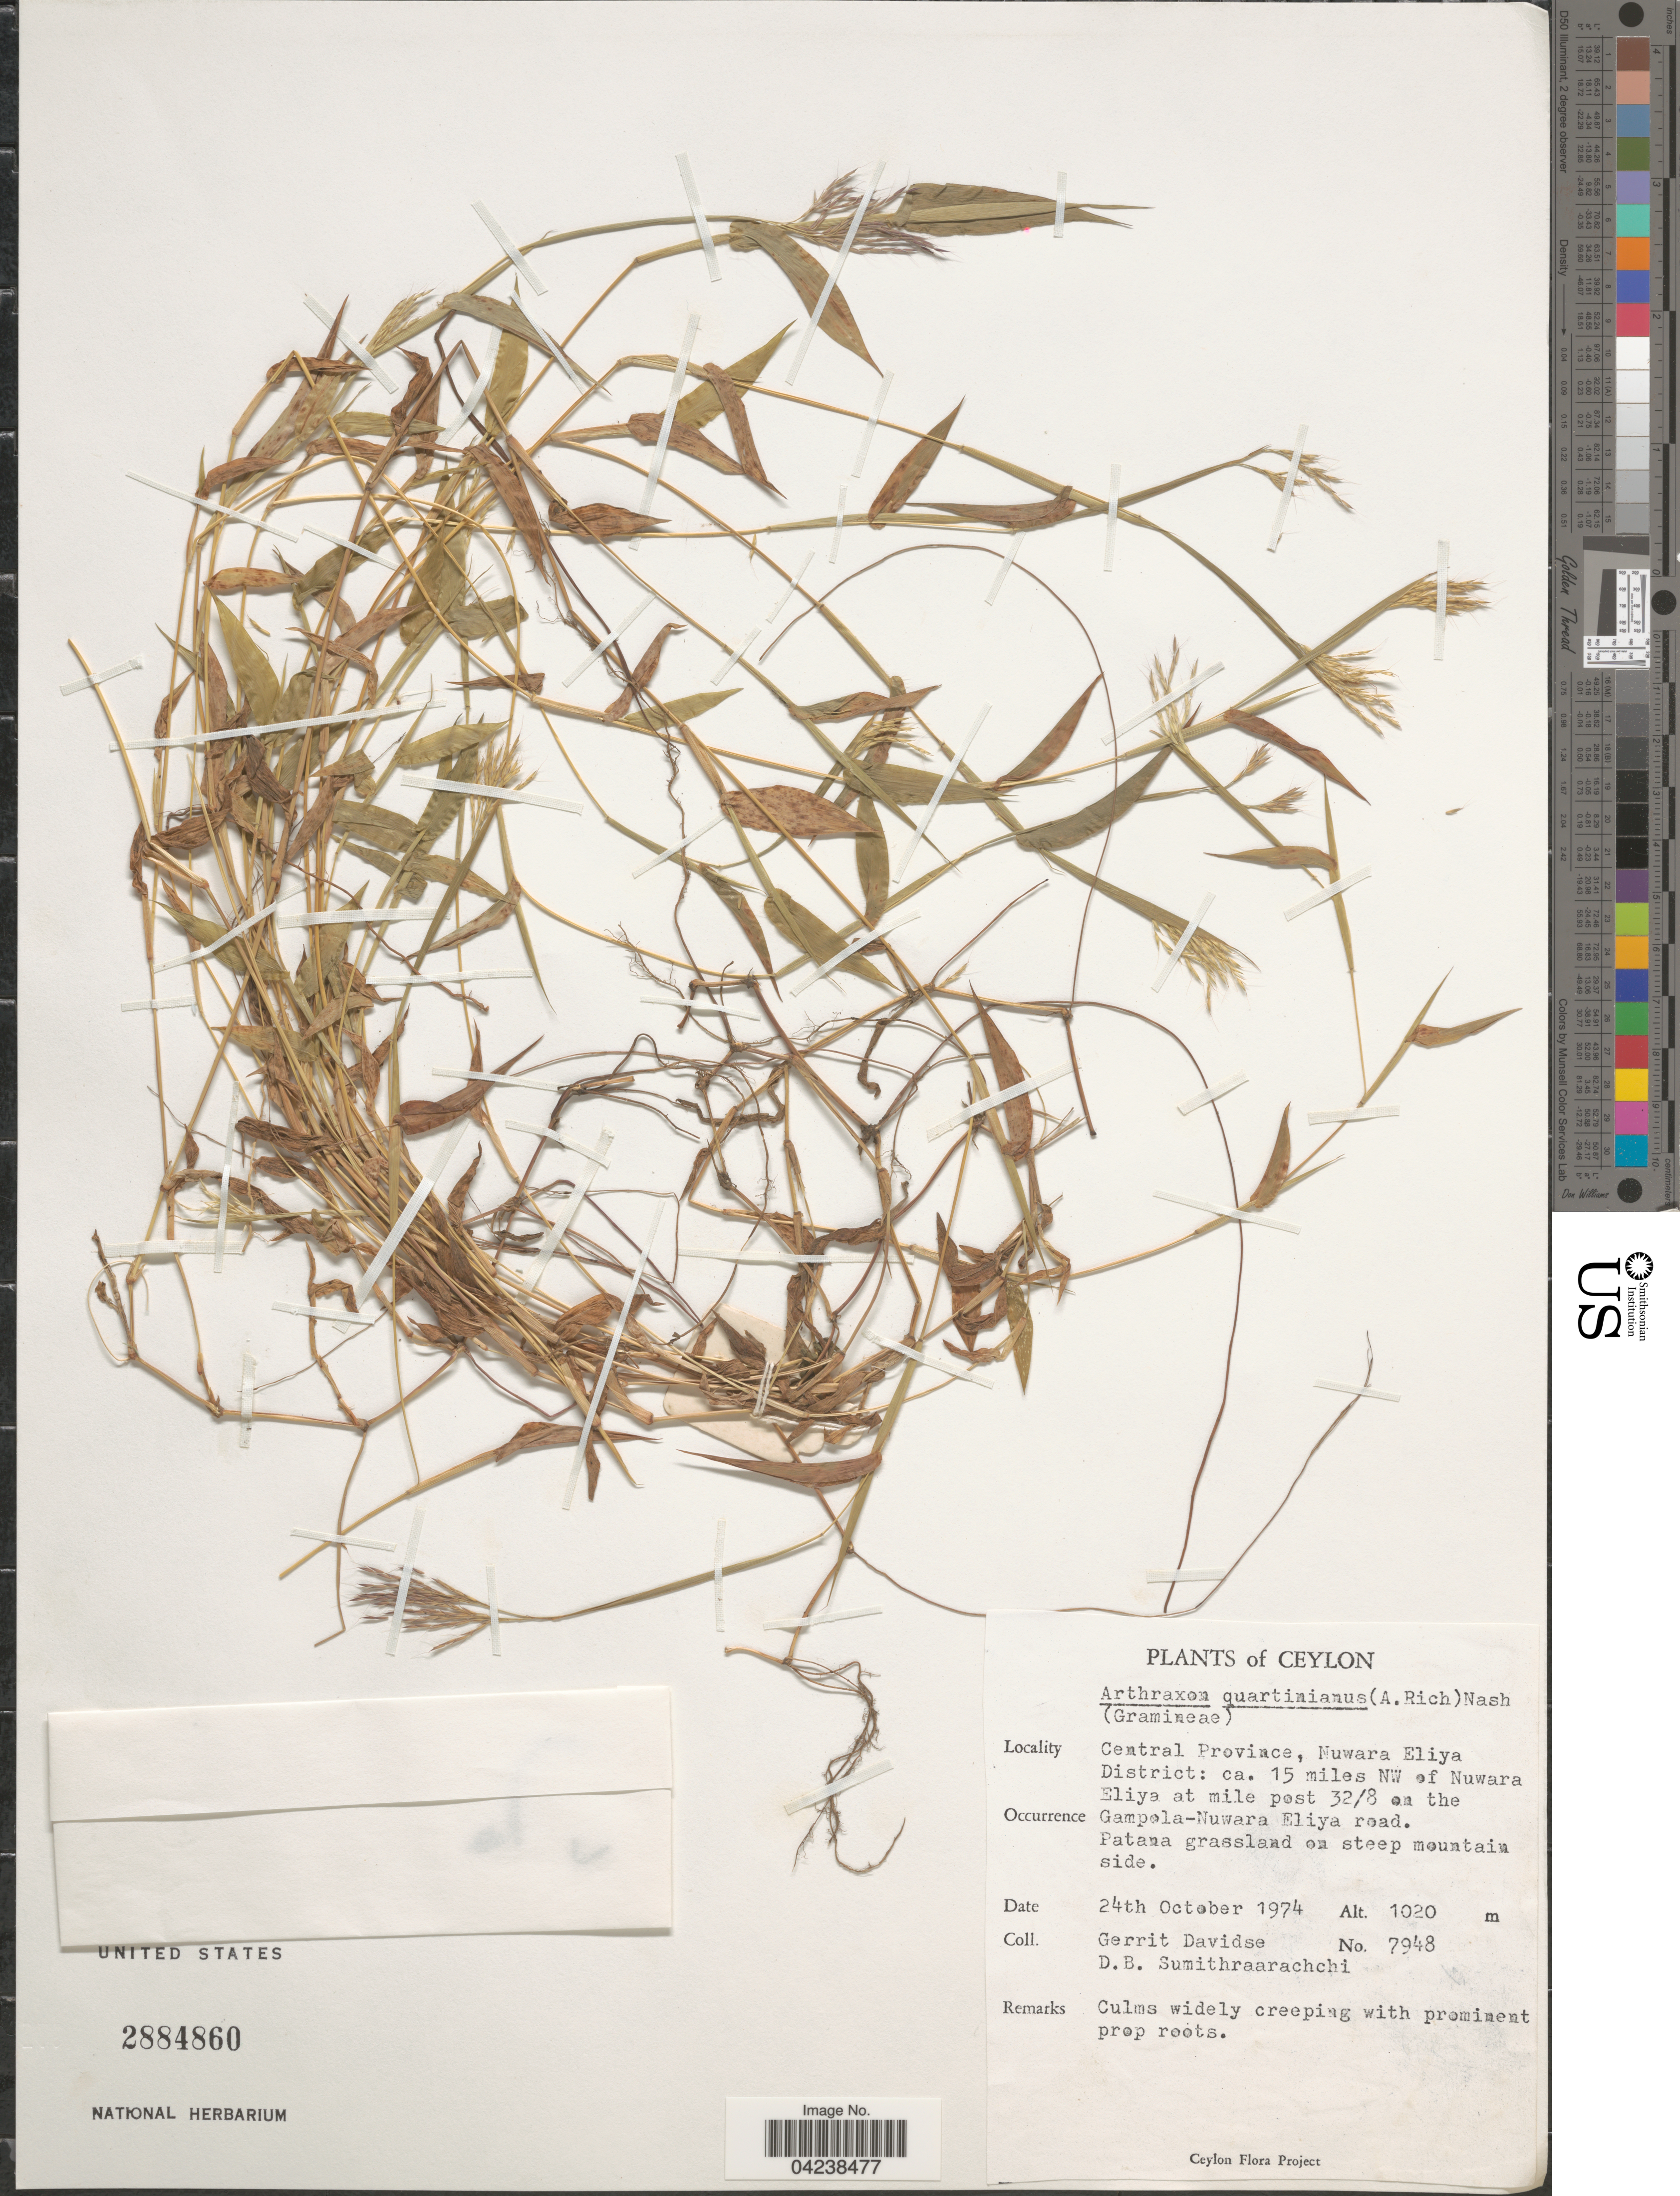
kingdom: Plantae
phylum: Tracheophyta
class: Liliopsida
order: Poales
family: Poaceae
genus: Arthraxon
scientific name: Arthraxon hispidus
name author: (Thunb.) Makino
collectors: G. Davidse & D. B. Sumithraarachchi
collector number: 7948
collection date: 1974-10-24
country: Sri Lanka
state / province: Central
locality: Ceylon. Nuwara Eliya District: ca. 15 miles NW of Nuwara Eliya at mile post 32/8 on the Gampola-Nuwara Eliya road.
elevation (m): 1020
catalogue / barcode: US 2884860